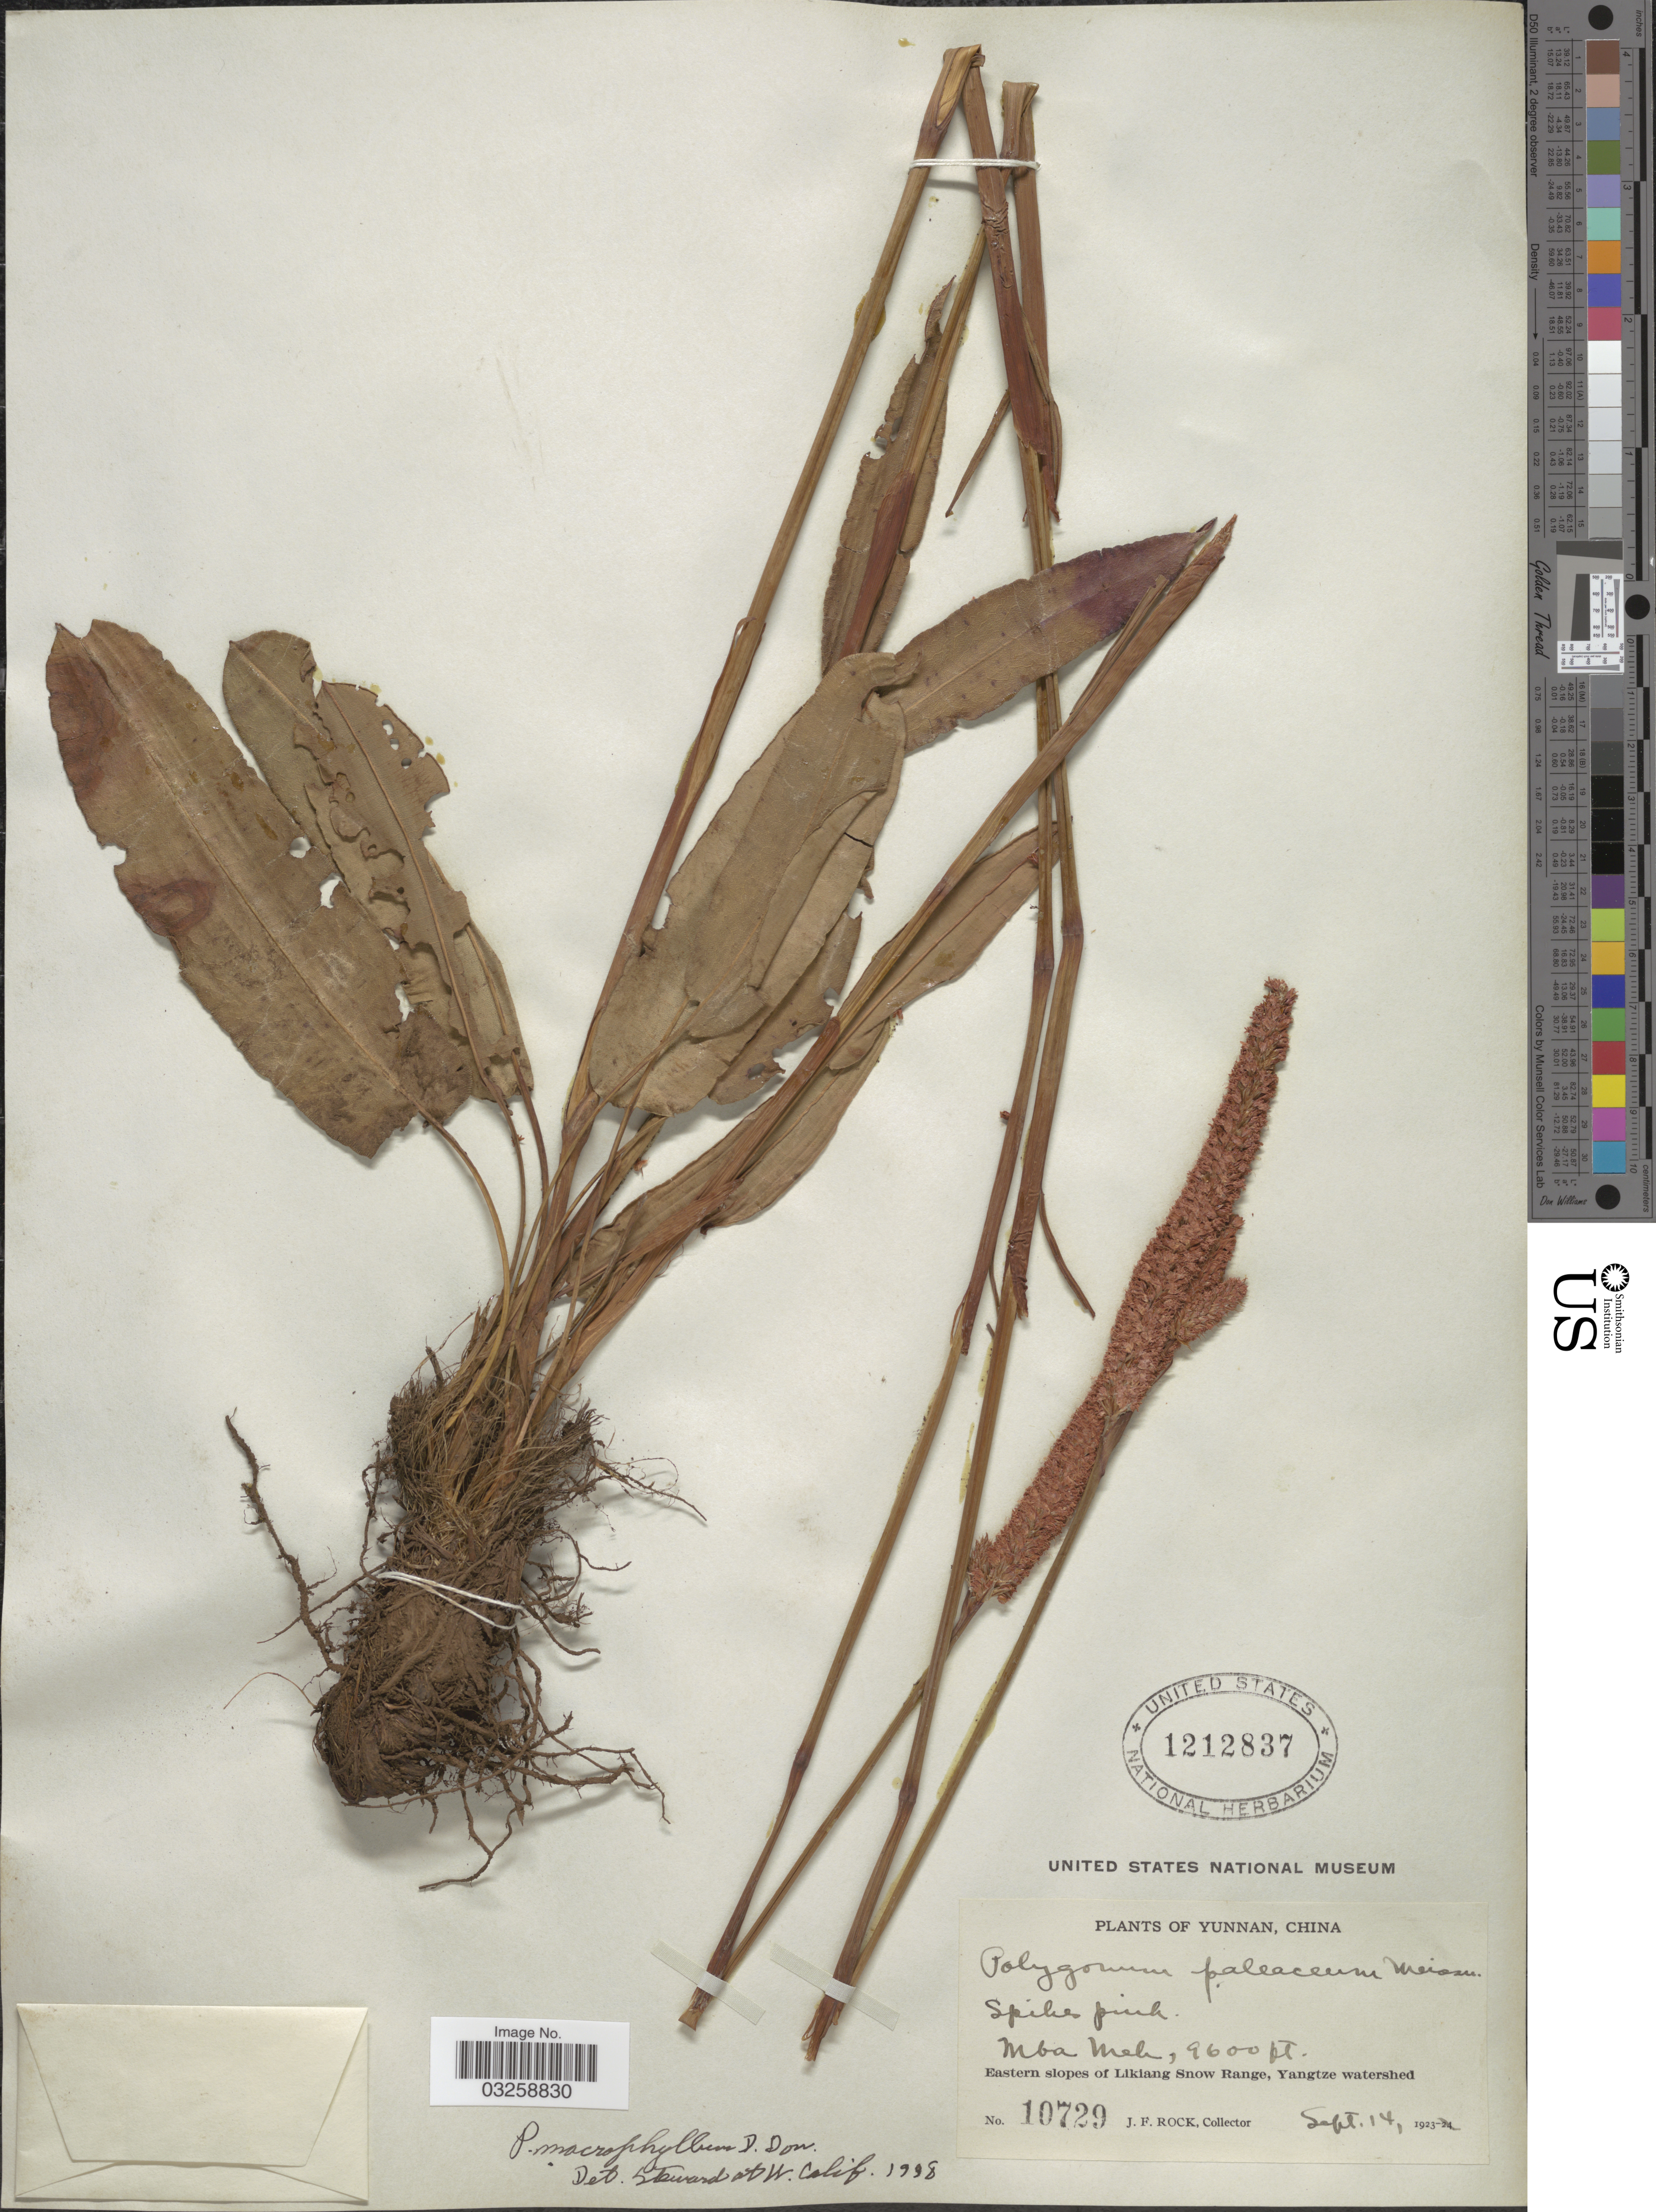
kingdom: Plantae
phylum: Tracheophyta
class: Magnoliopsida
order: Caryophyllales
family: Polygonaceae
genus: Bistorta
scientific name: Bistorta macrophylla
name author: (D. Don) Soják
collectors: J. Rock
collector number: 10729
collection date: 1923-09-14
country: China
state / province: Yunnan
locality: Mba Meh. Eastern slopes of Likiang Snow Range, Yangtze watershed.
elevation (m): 2926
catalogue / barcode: US 1212837